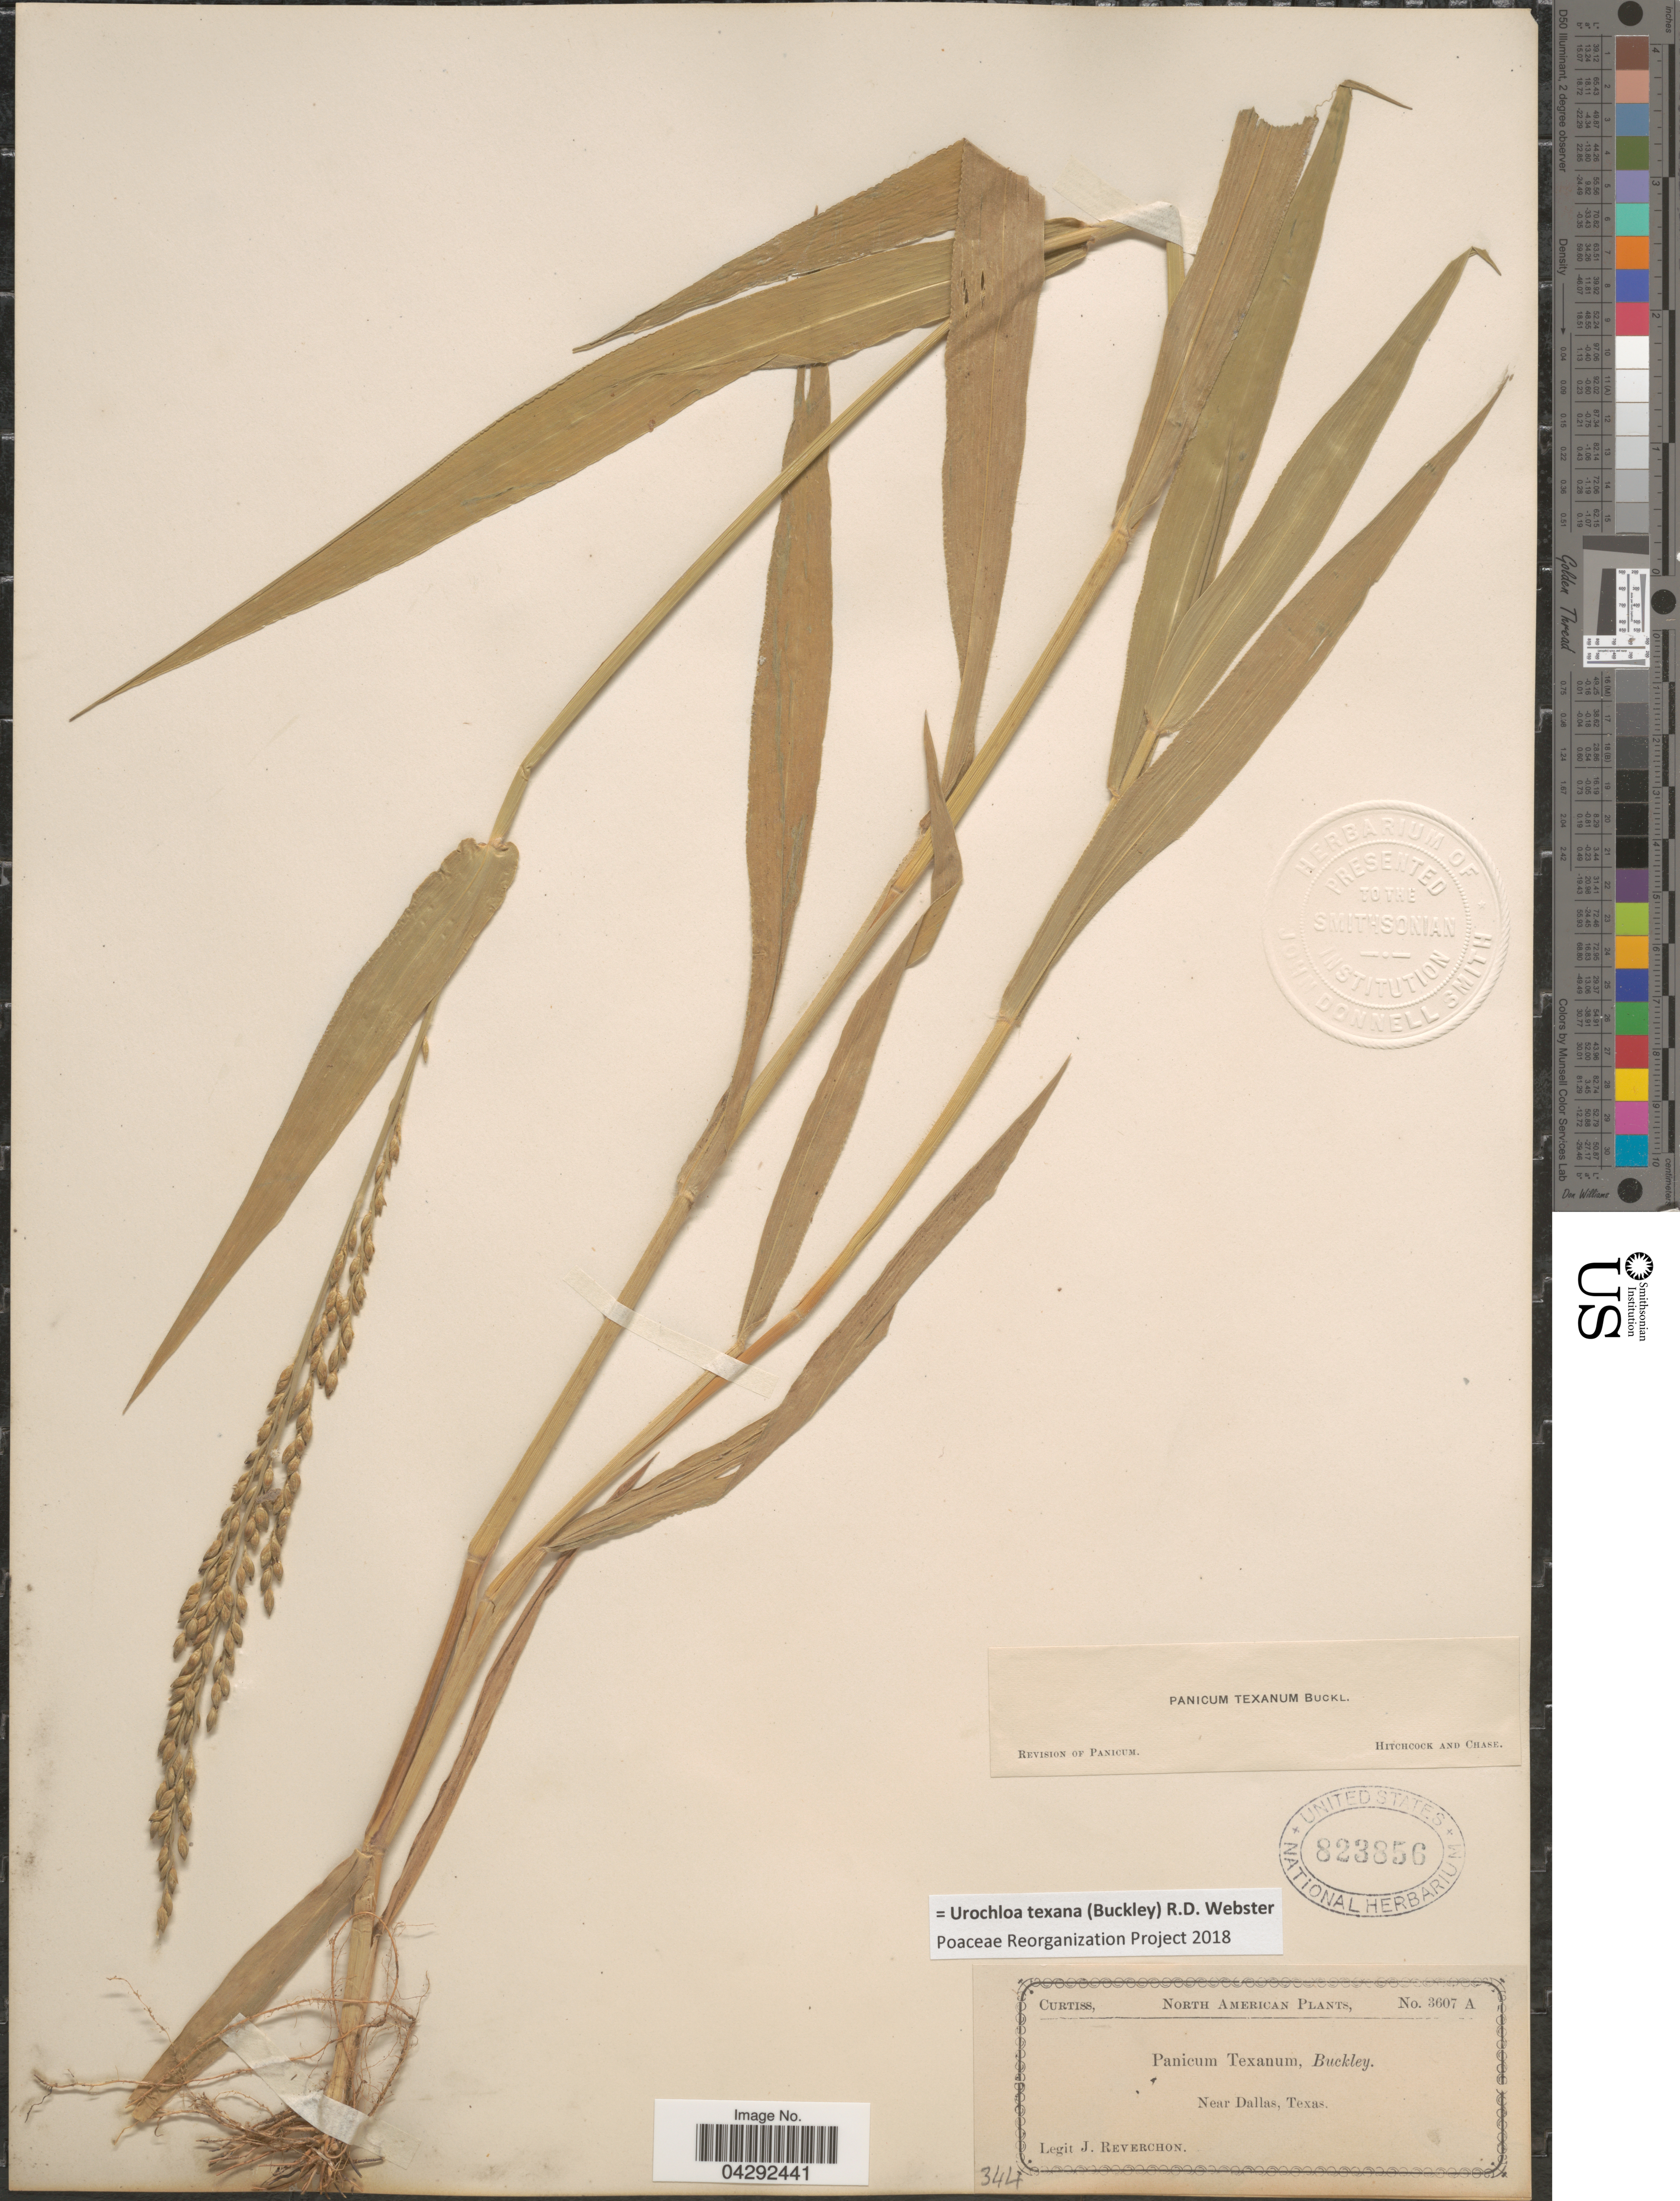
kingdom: Plantae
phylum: Tracheophyta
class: Liliopsida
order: Poales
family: Poaceae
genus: Urochloa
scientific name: Urochloa texana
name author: (Buckley) R.D. Webster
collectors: J. Reverchon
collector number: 3607A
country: United States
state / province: Texas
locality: Near Dallas.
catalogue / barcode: US 823856